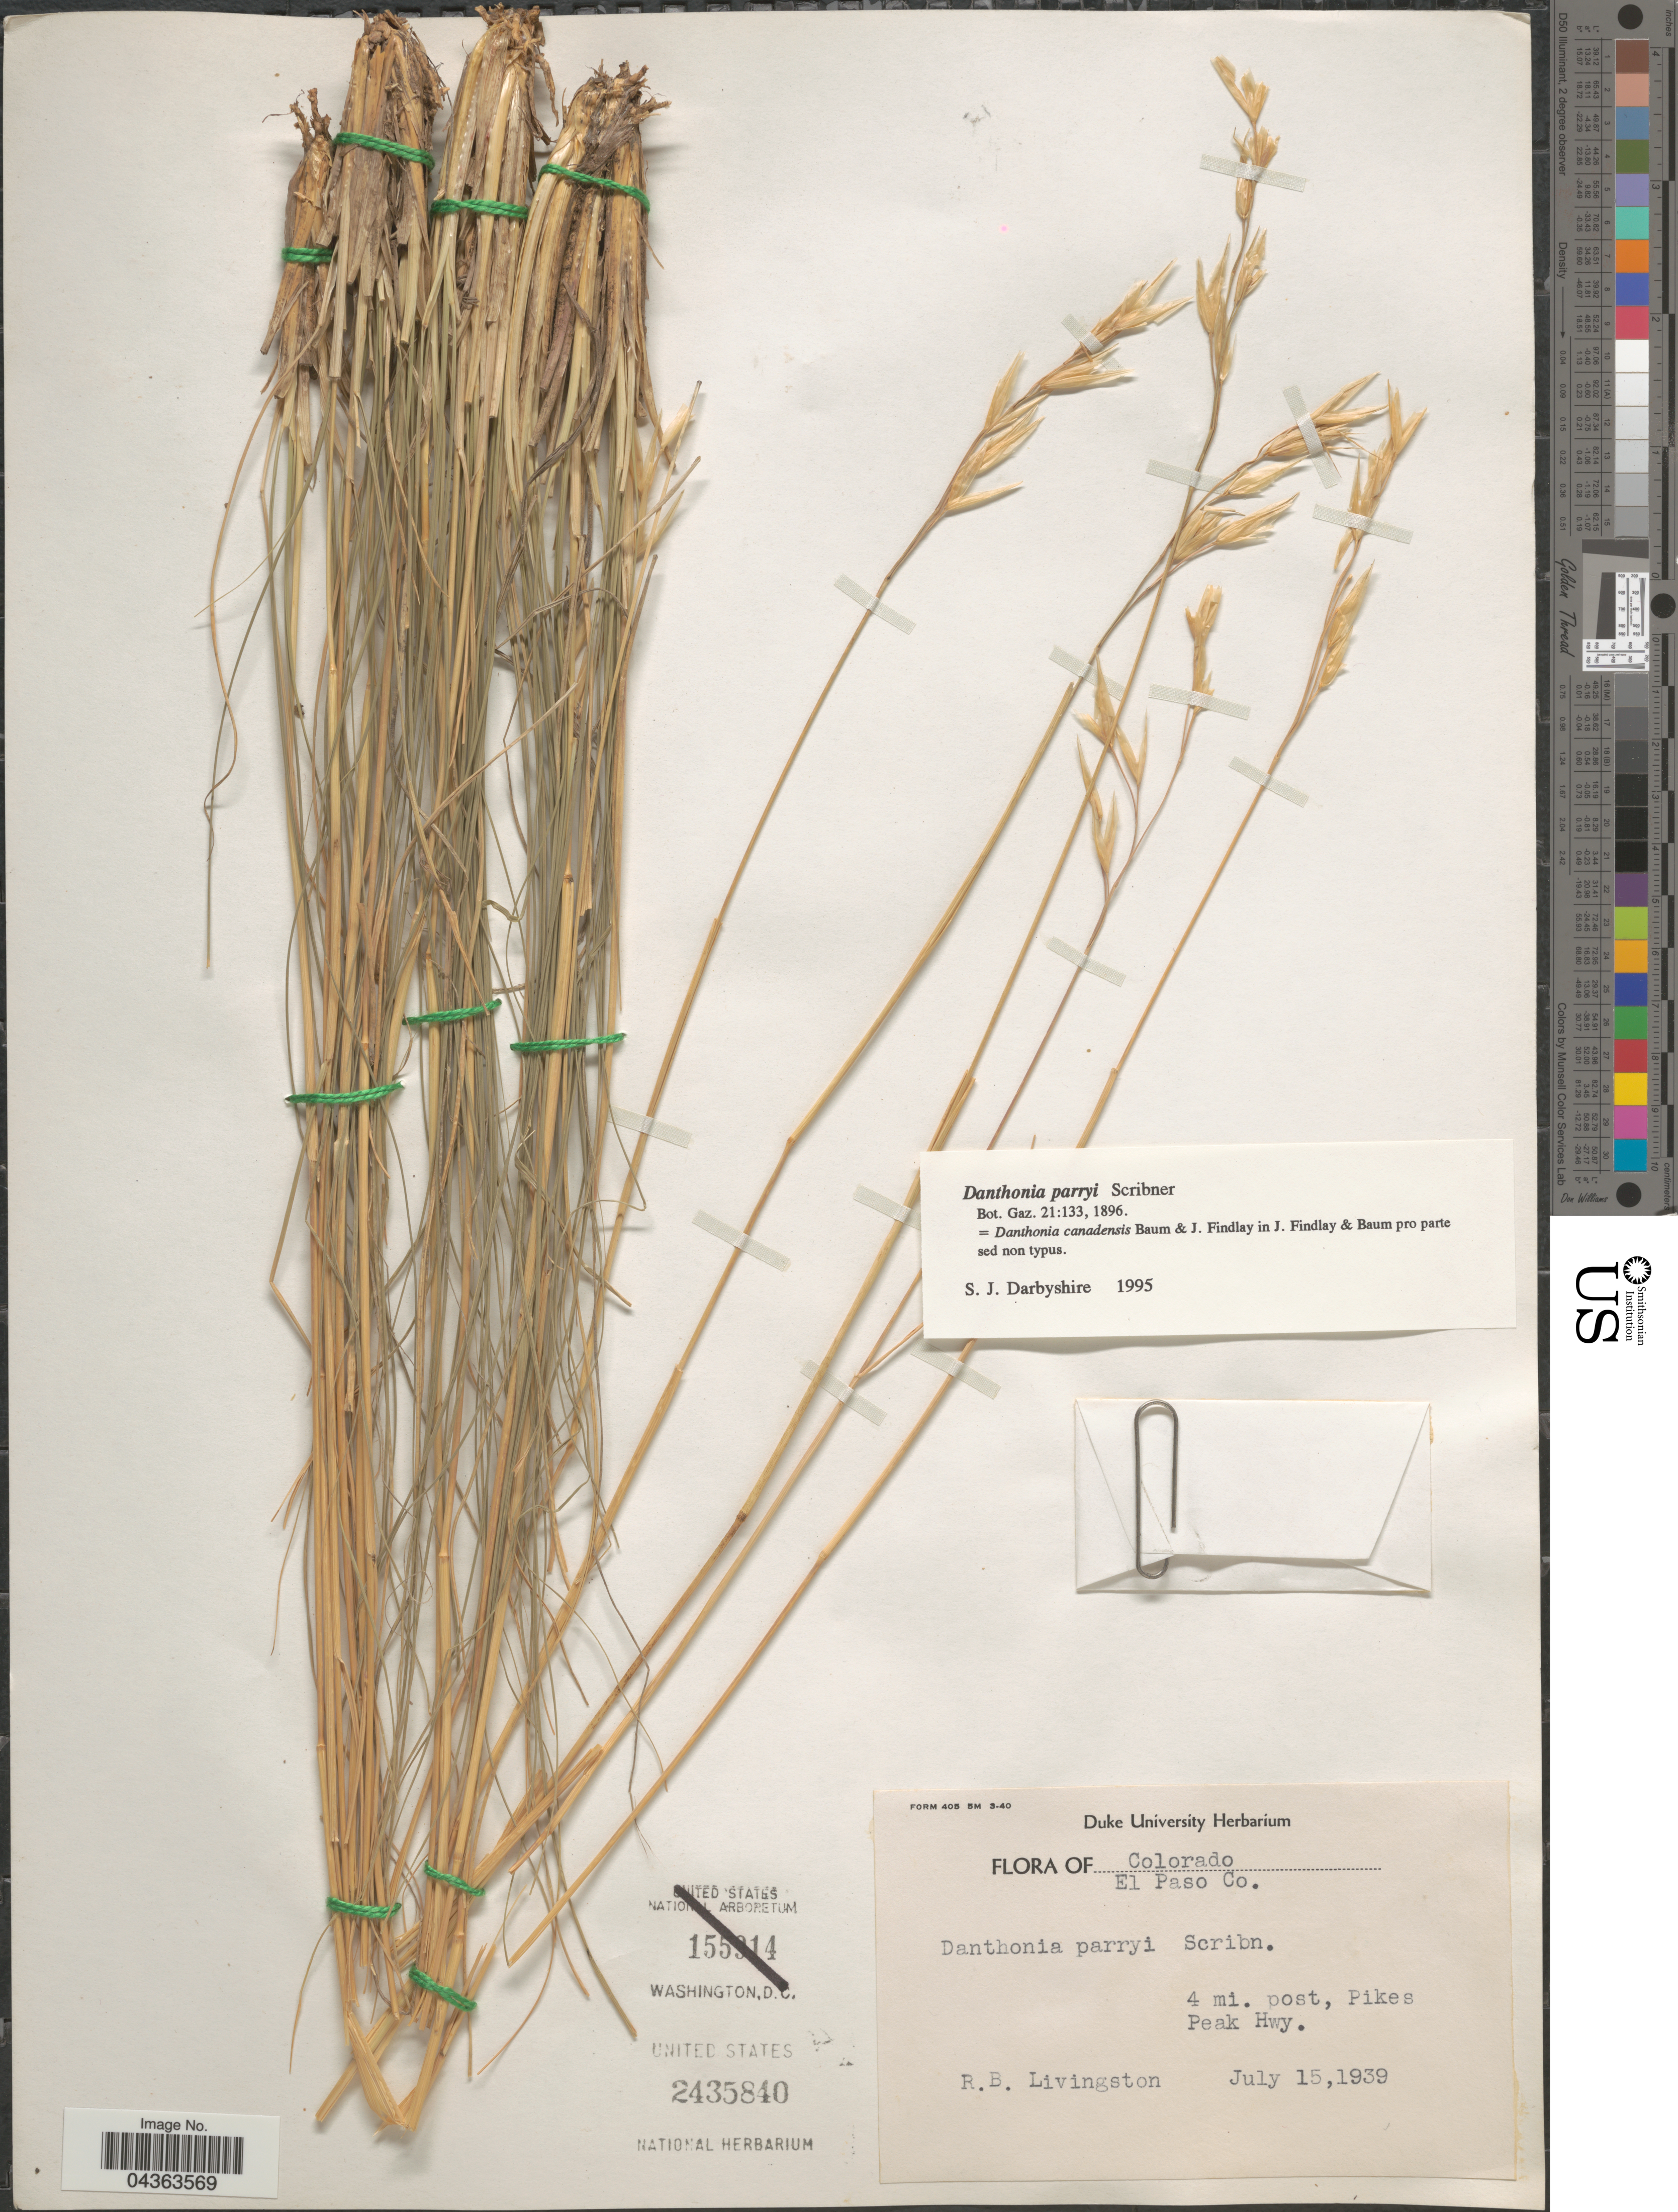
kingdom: Plantae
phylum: Tracheophyta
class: Liliopsida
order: Poales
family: Poaceae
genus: Danthonia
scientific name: Danthonia parryi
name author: Scribn.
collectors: R. Livingston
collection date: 1939-07-15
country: United States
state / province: Colorado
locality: El Paso Co. 4 mi. post, Pikes Peak Hwy.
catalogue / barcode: US 2435840